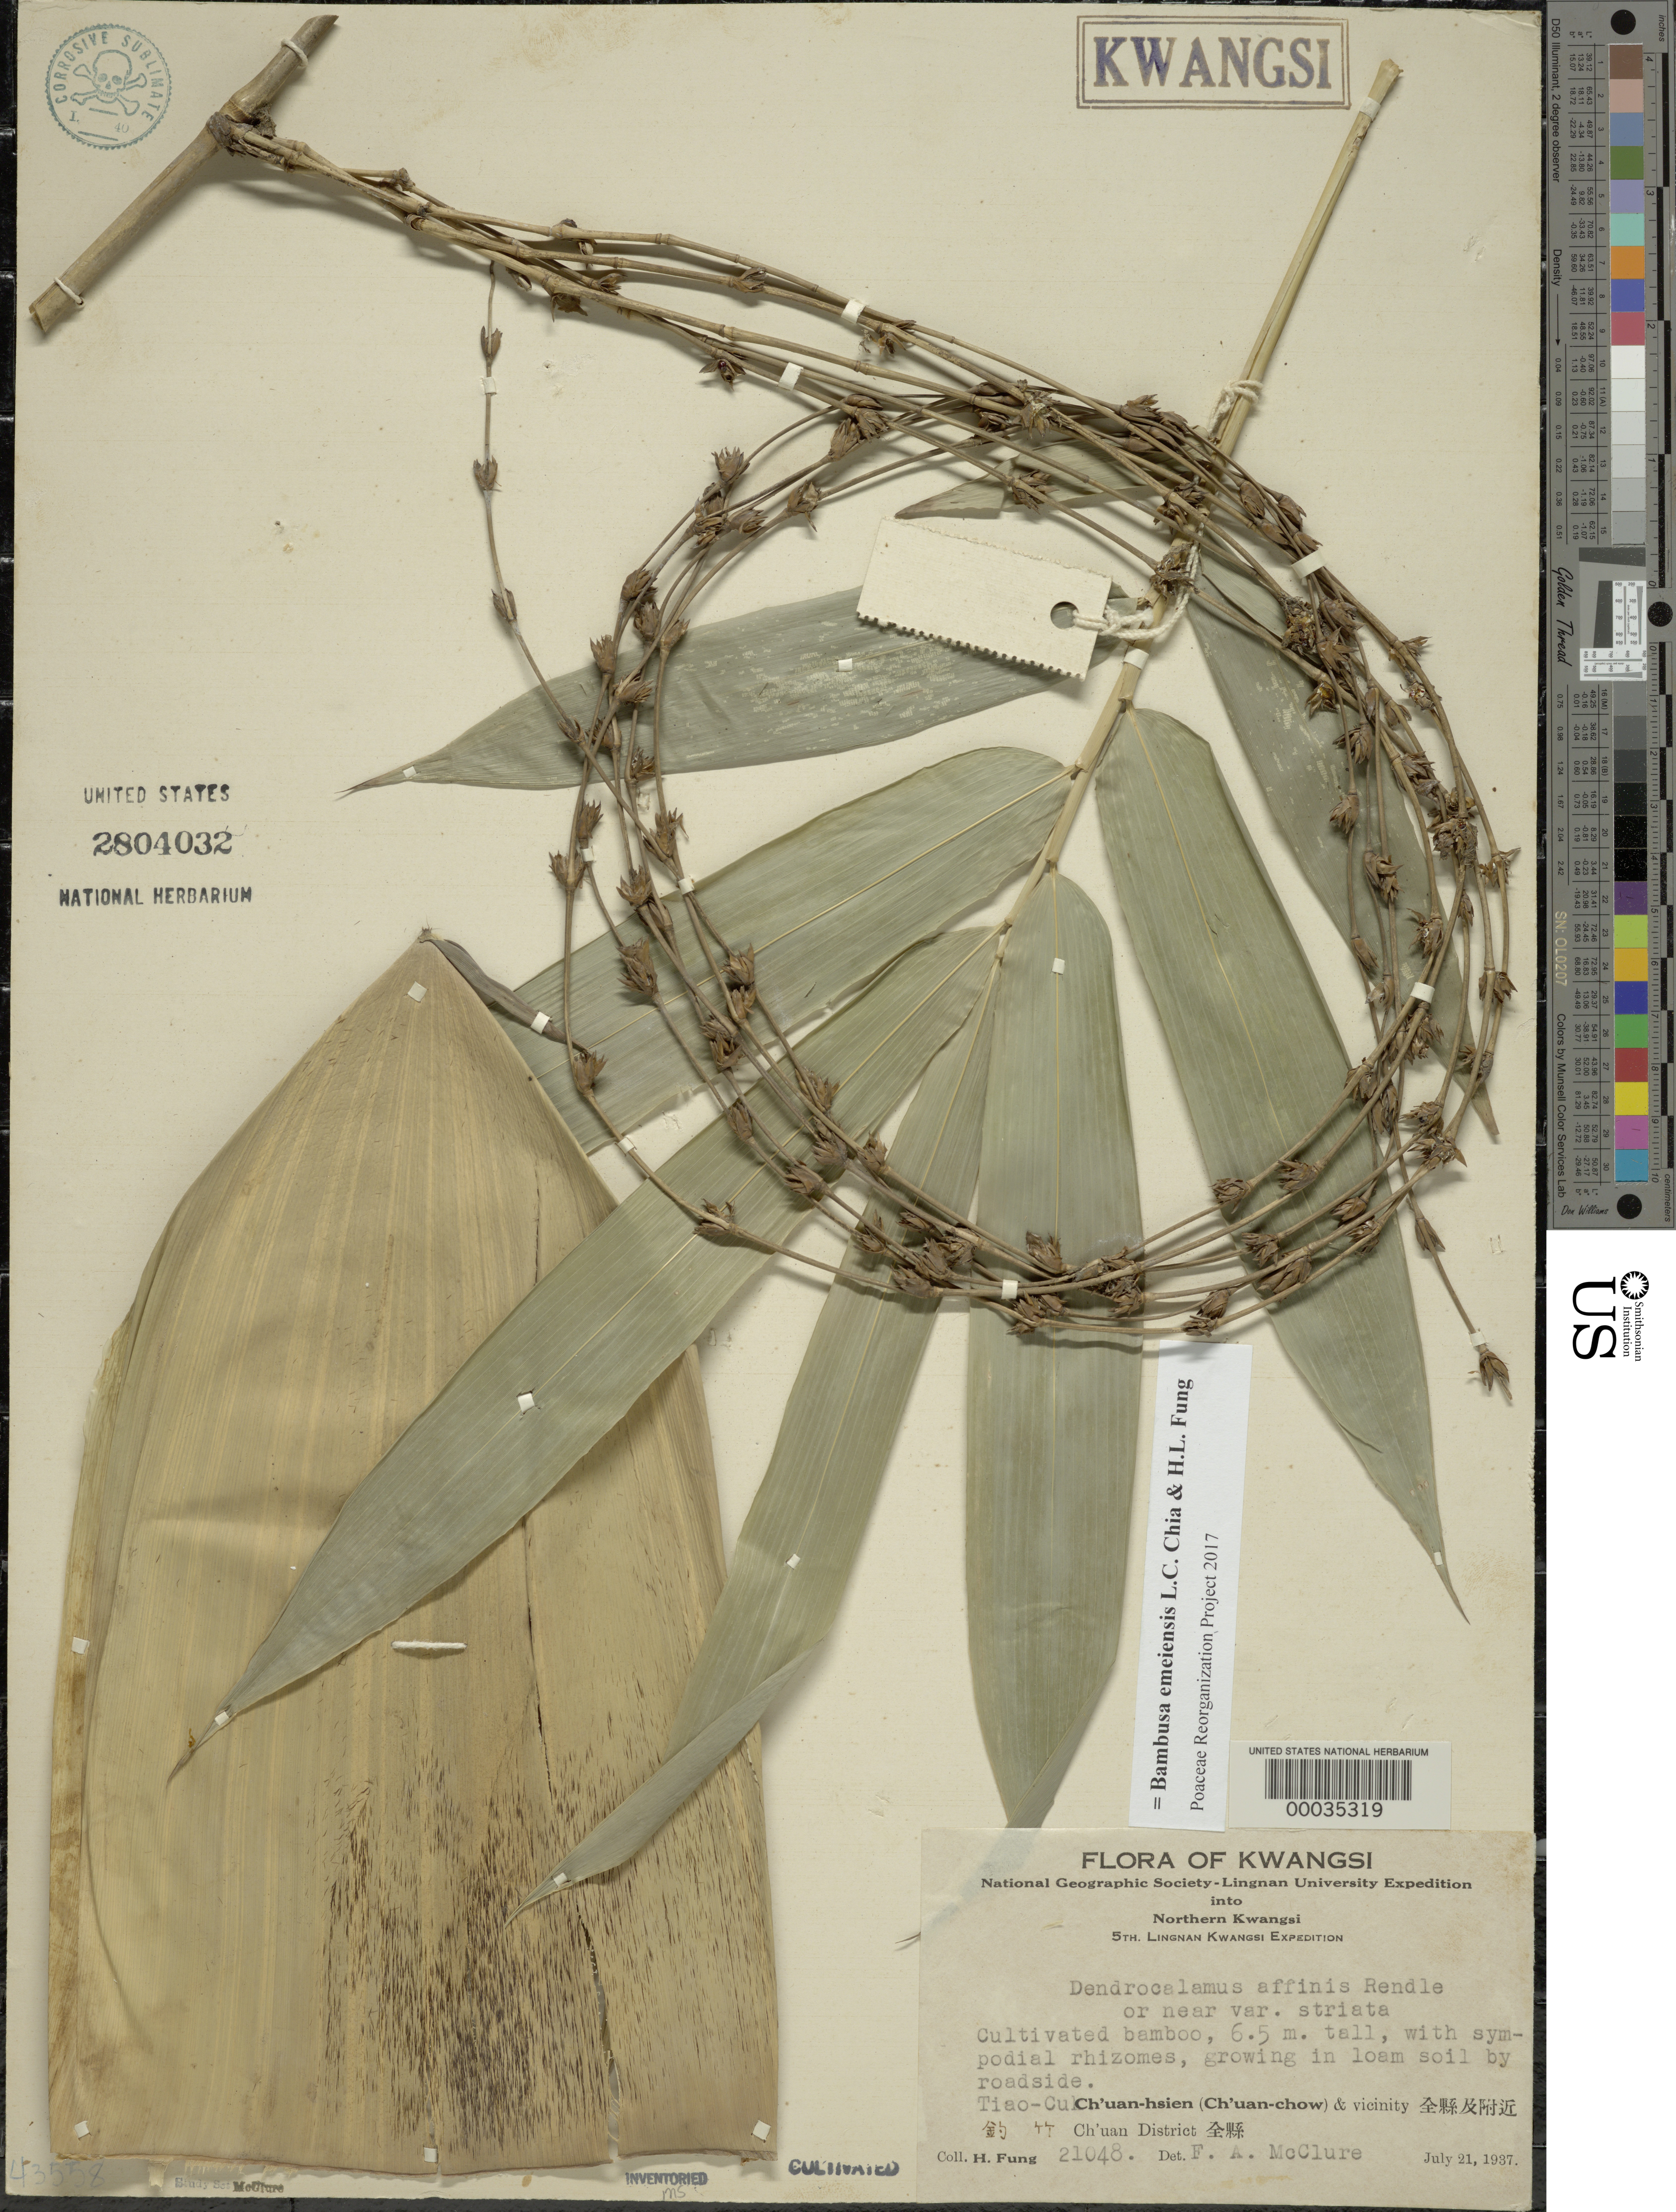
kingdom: Plantae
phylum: Tracheophyta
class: Liliopsida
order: Poales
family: Poaceae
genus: Bambusa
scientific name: Bambusa emeiensis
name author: Chia & H.L. Fung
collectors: H. L. Fung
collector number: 21048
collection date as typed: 21 Jul 1937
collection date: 1937-07-21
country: China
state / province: Jiangxi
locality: Ch'uan-hsien, tiao-chuk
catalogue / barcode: US 2804032